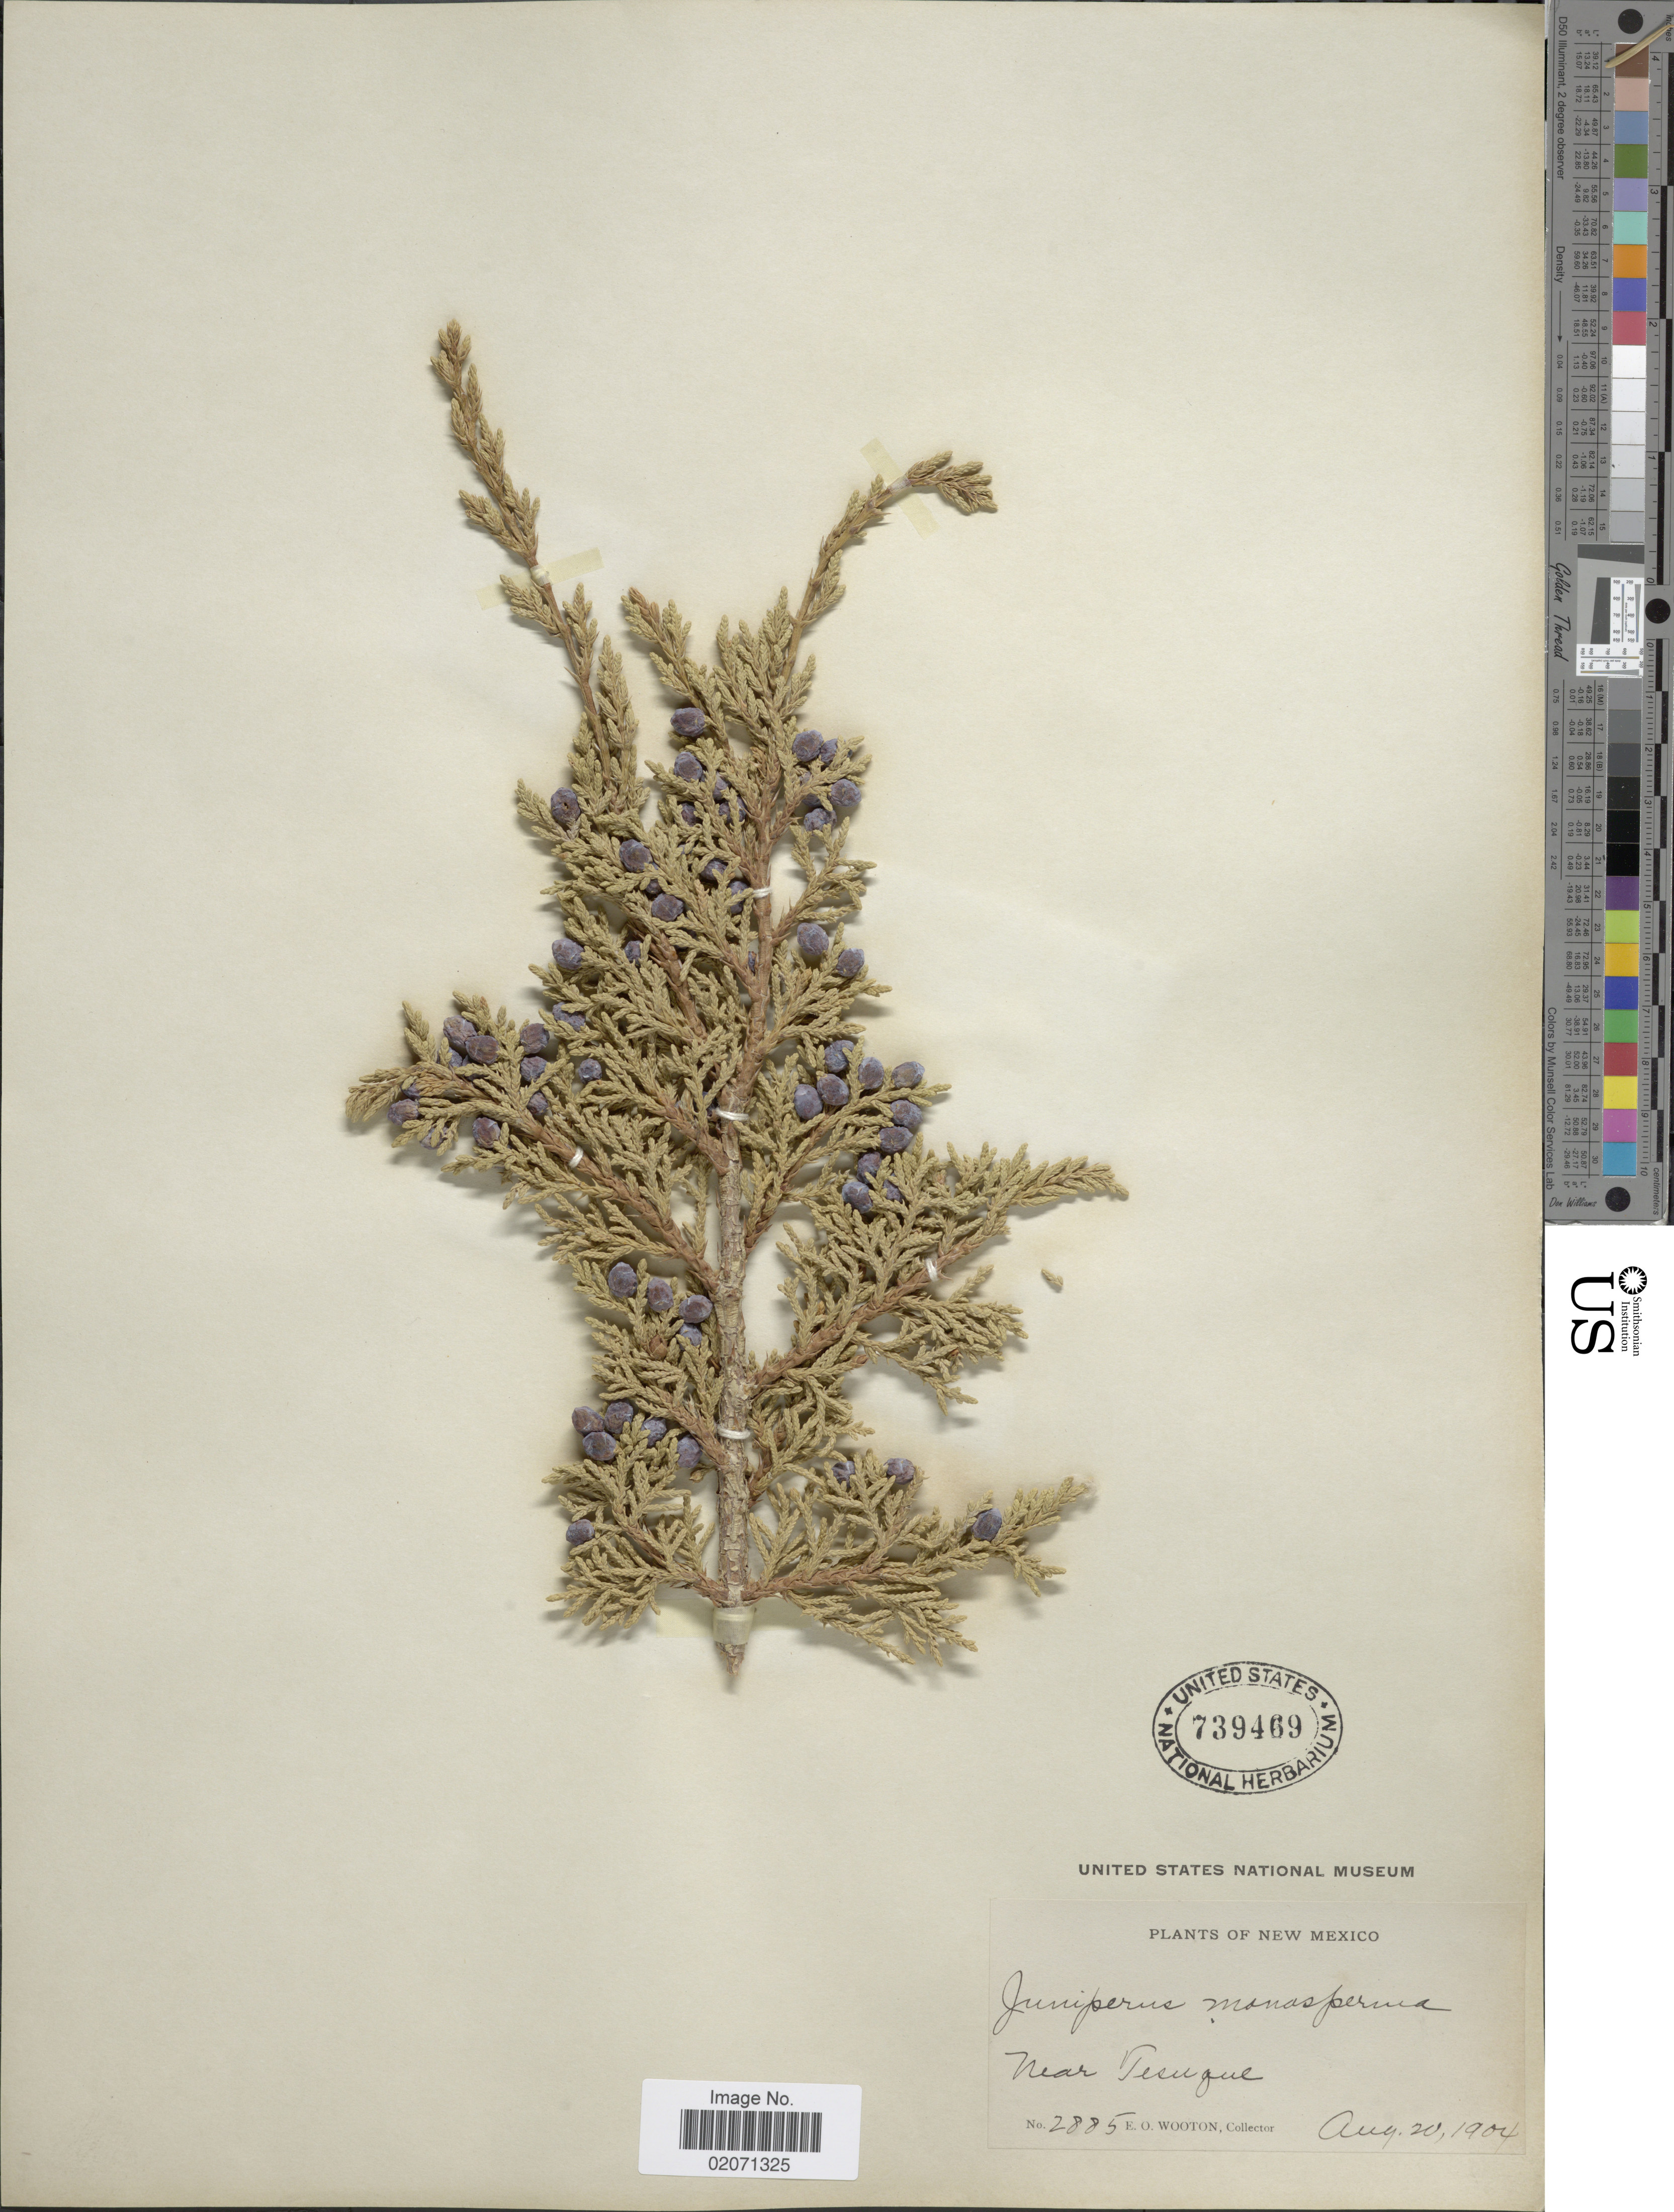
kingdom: Plantae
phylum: Tracheophyta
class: Pinopsida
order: Pinales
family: Cupressaceae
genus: Juniperus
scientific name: Juniperus monosperma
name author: (Engelm.) Sarg.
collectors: E. O. Wooton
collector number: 2885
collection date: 1904-08-20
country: United States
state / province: New Mexico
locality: Near Tesuque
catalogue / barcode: US 739469